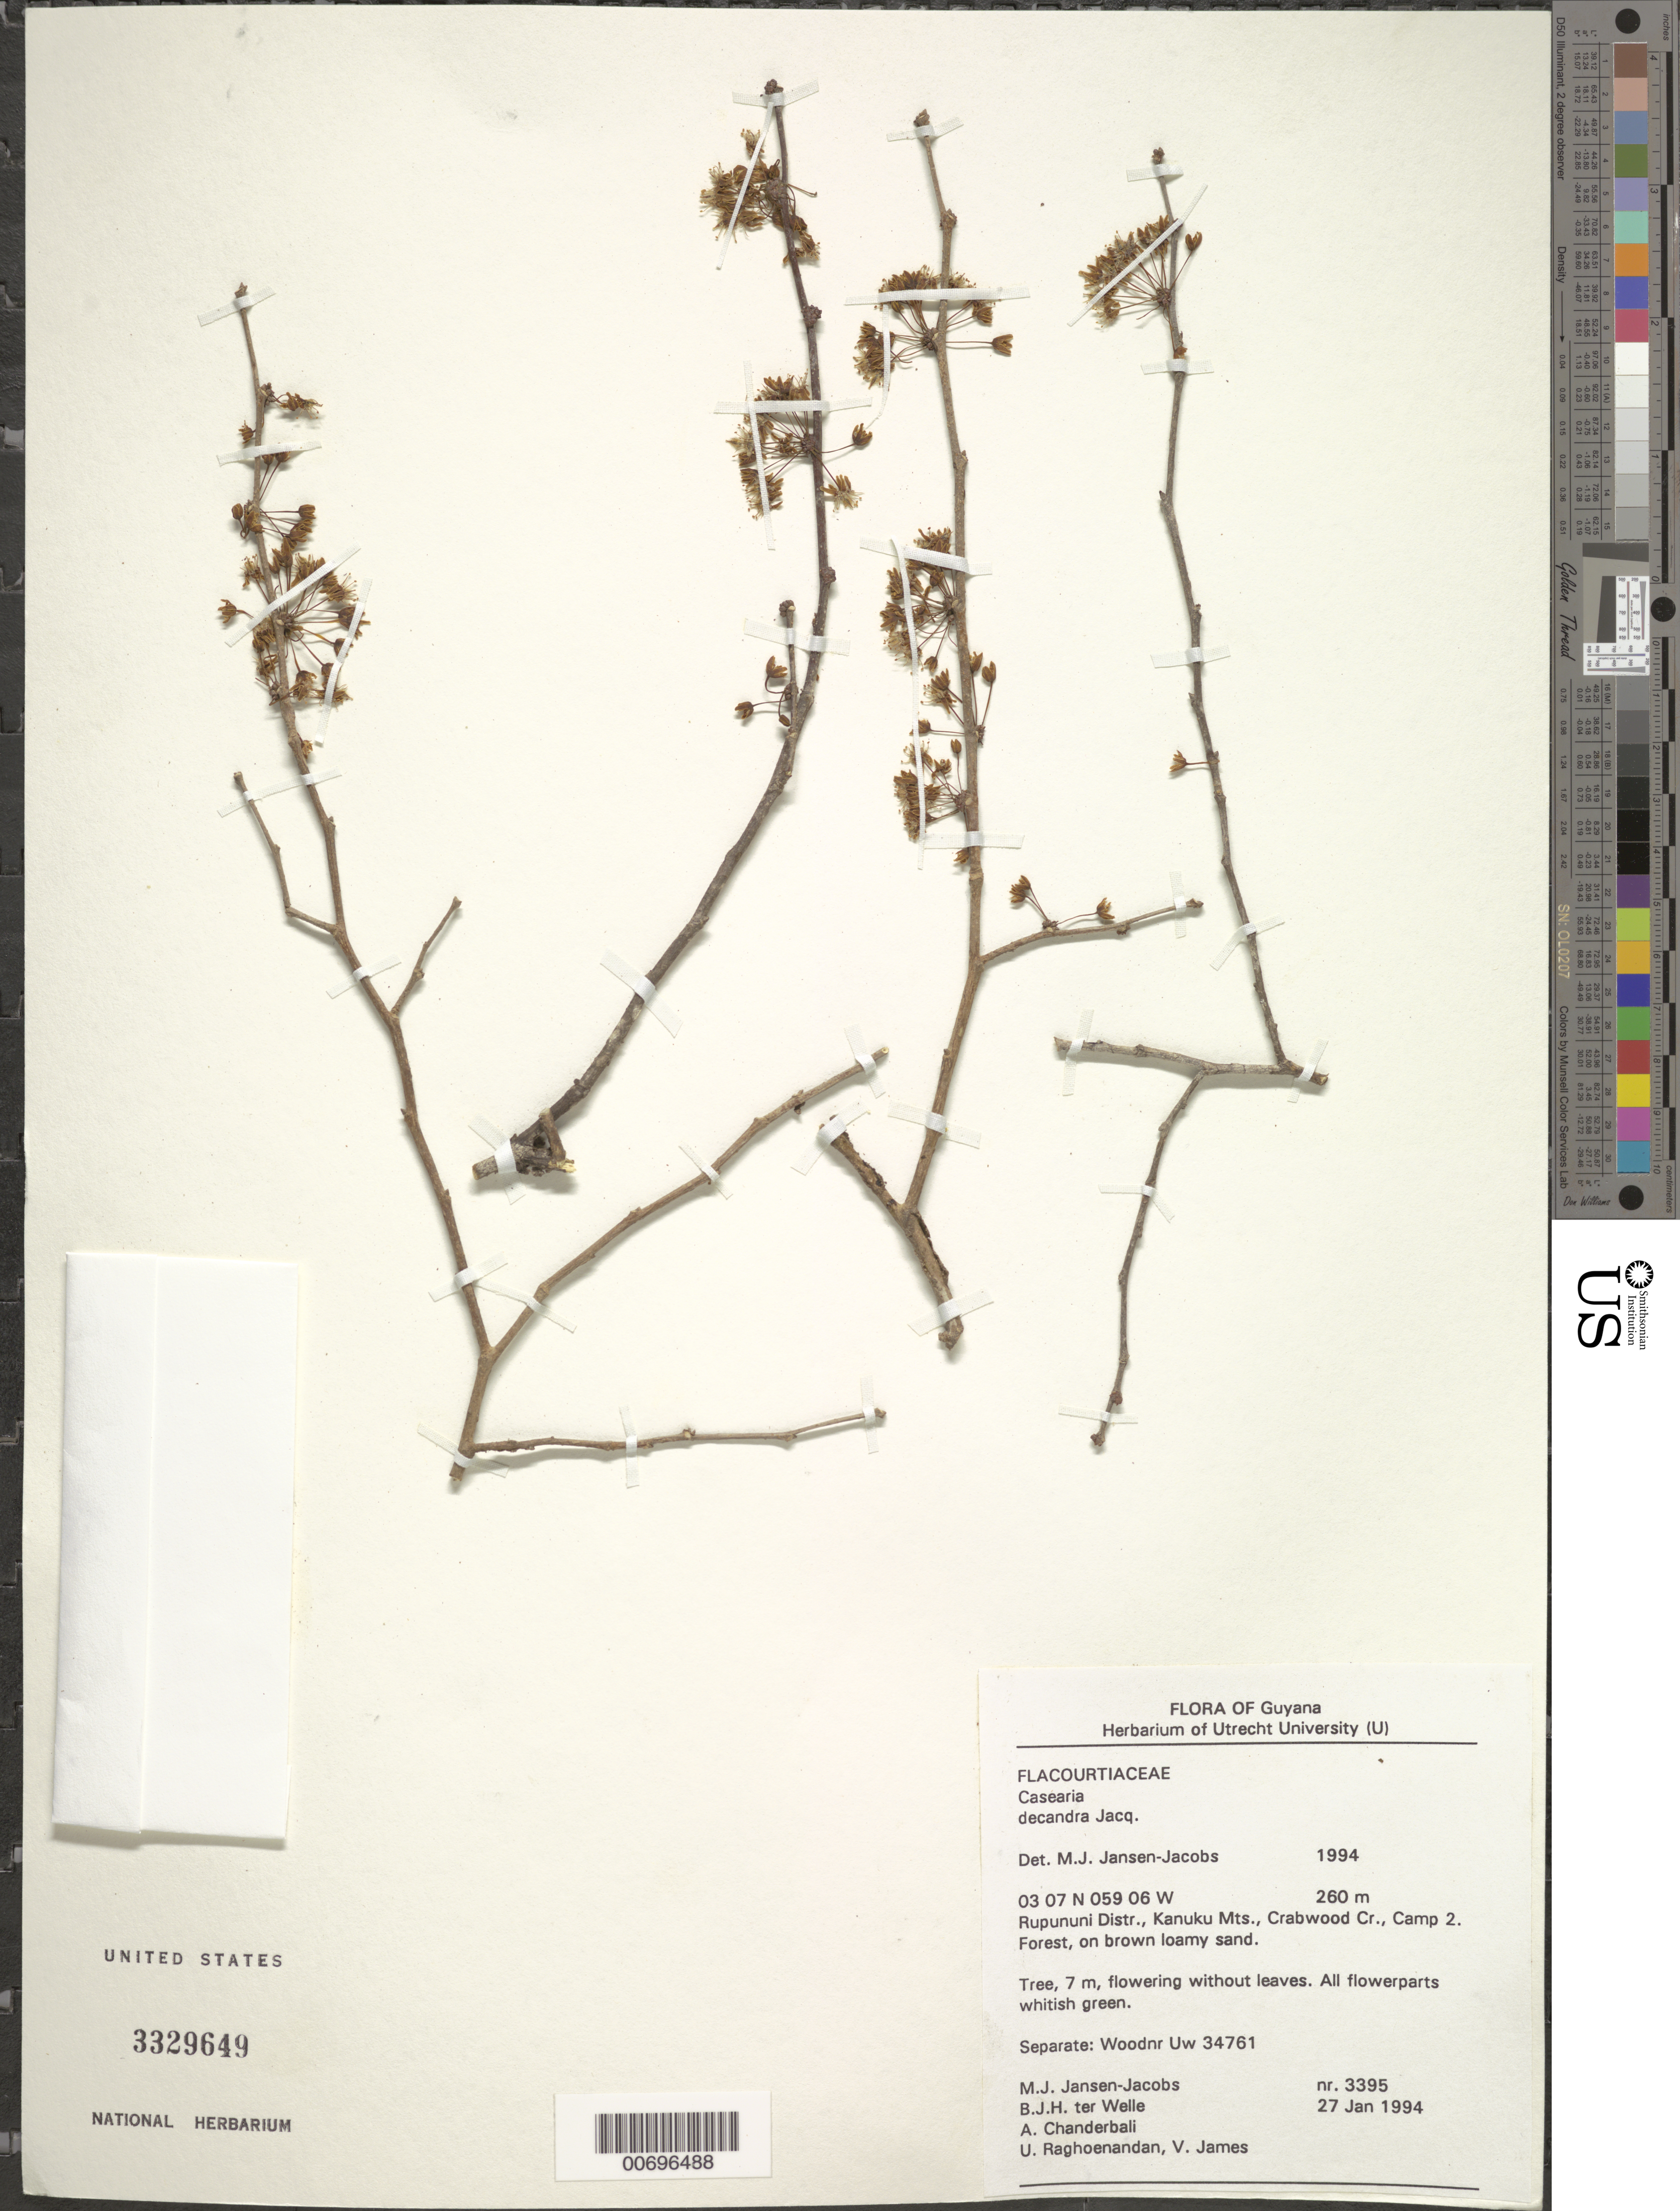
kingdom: Plantae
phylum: Tracheophyta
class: Magnoliopsida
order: Malpighiales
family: Salicaceae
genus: Casearia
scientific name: Casearia decandra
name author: Jacq.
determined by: Jansen-Jacobs, M. J., (U), Nationaal Herbarium Nederland, Utrecht University branch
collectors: M. J. Jansen-Jacobs, B. Welle, A. S. Chanderbali, U. Raghoenandan & V. James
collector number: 3395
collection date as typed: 27-Jan-94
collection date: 1994-01-27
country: Guyana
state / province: U. Takutu-U. Essequibo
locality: Crabwood Cr., Camp 2, Kanuku Mts., Rupununi District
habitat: Forest, on brown loamy sand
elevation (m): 260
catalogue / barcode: US 3329649